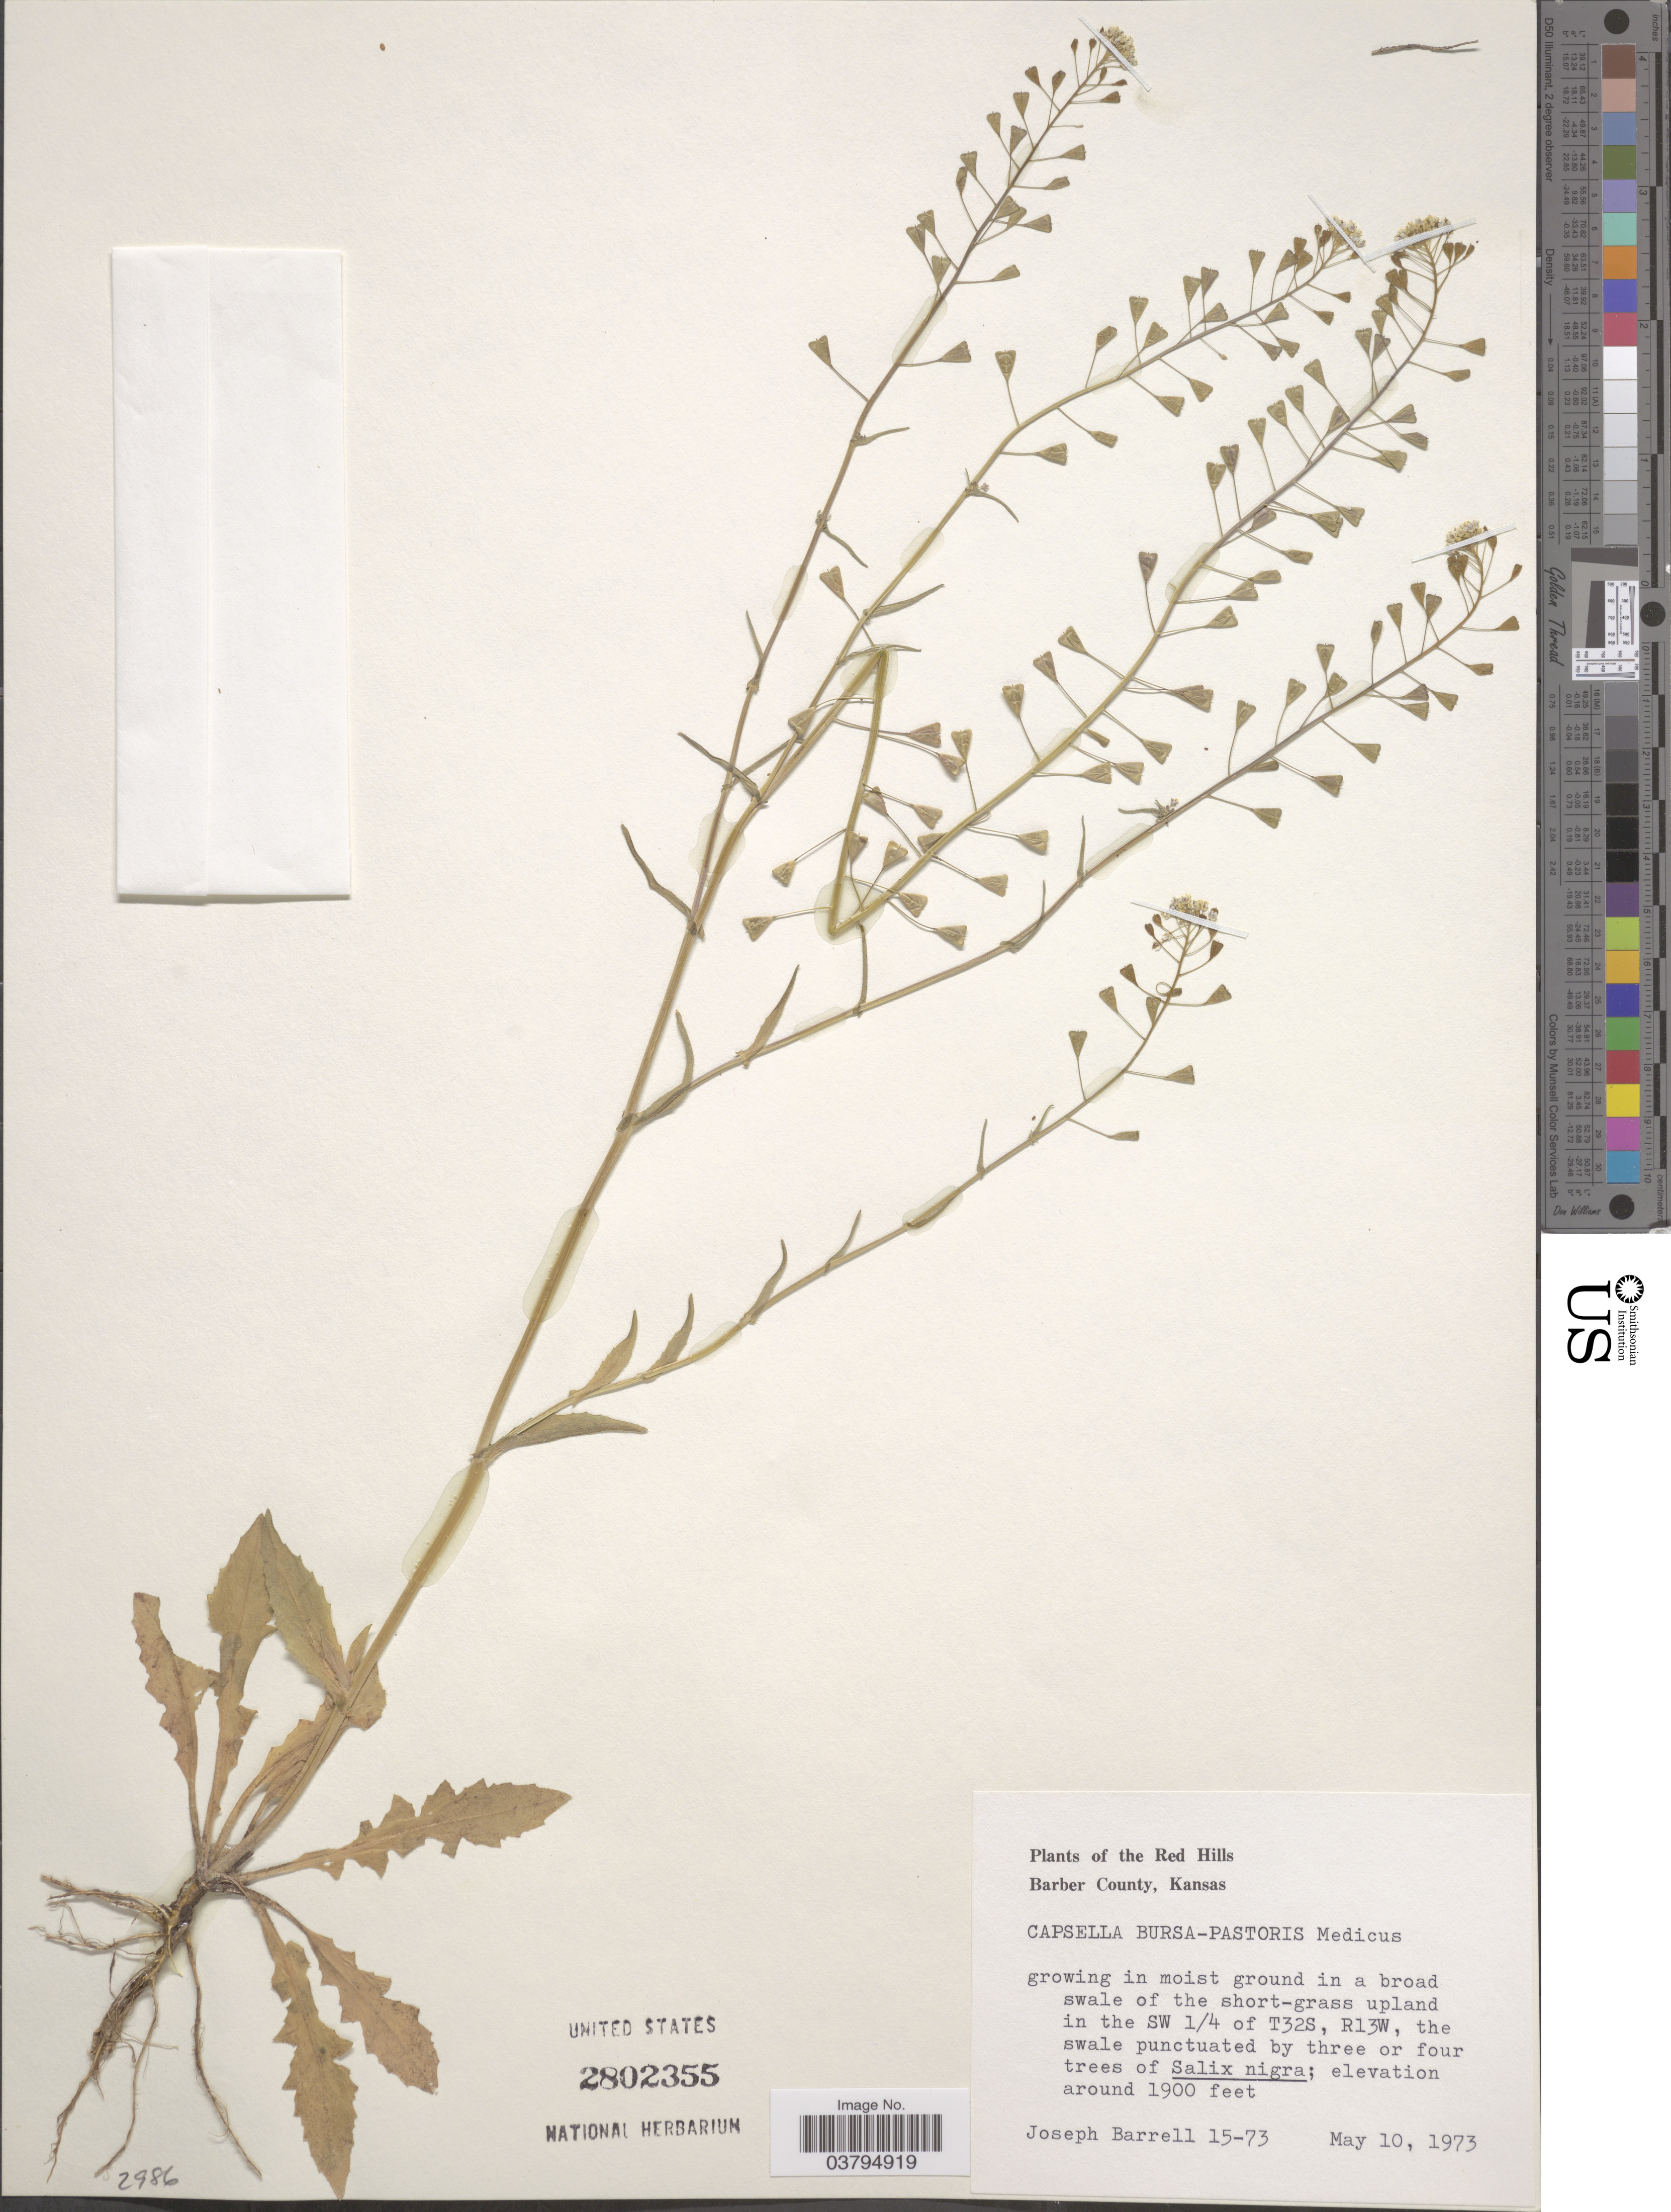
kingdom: Plantae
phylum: Tracheophyta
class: Magnoliopsida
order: Brassicales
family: Brassicaceae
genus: Capsella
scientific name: Capsella bursa-pastoris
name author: (L.) Medik.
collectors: J. Barrell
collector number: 15-73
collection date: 1973-05-10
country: United States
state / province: Kansas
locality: The Red Hills. Barber County. In the SW ¼ of T32S, R13W.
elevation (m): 579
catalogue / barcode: US 2802355